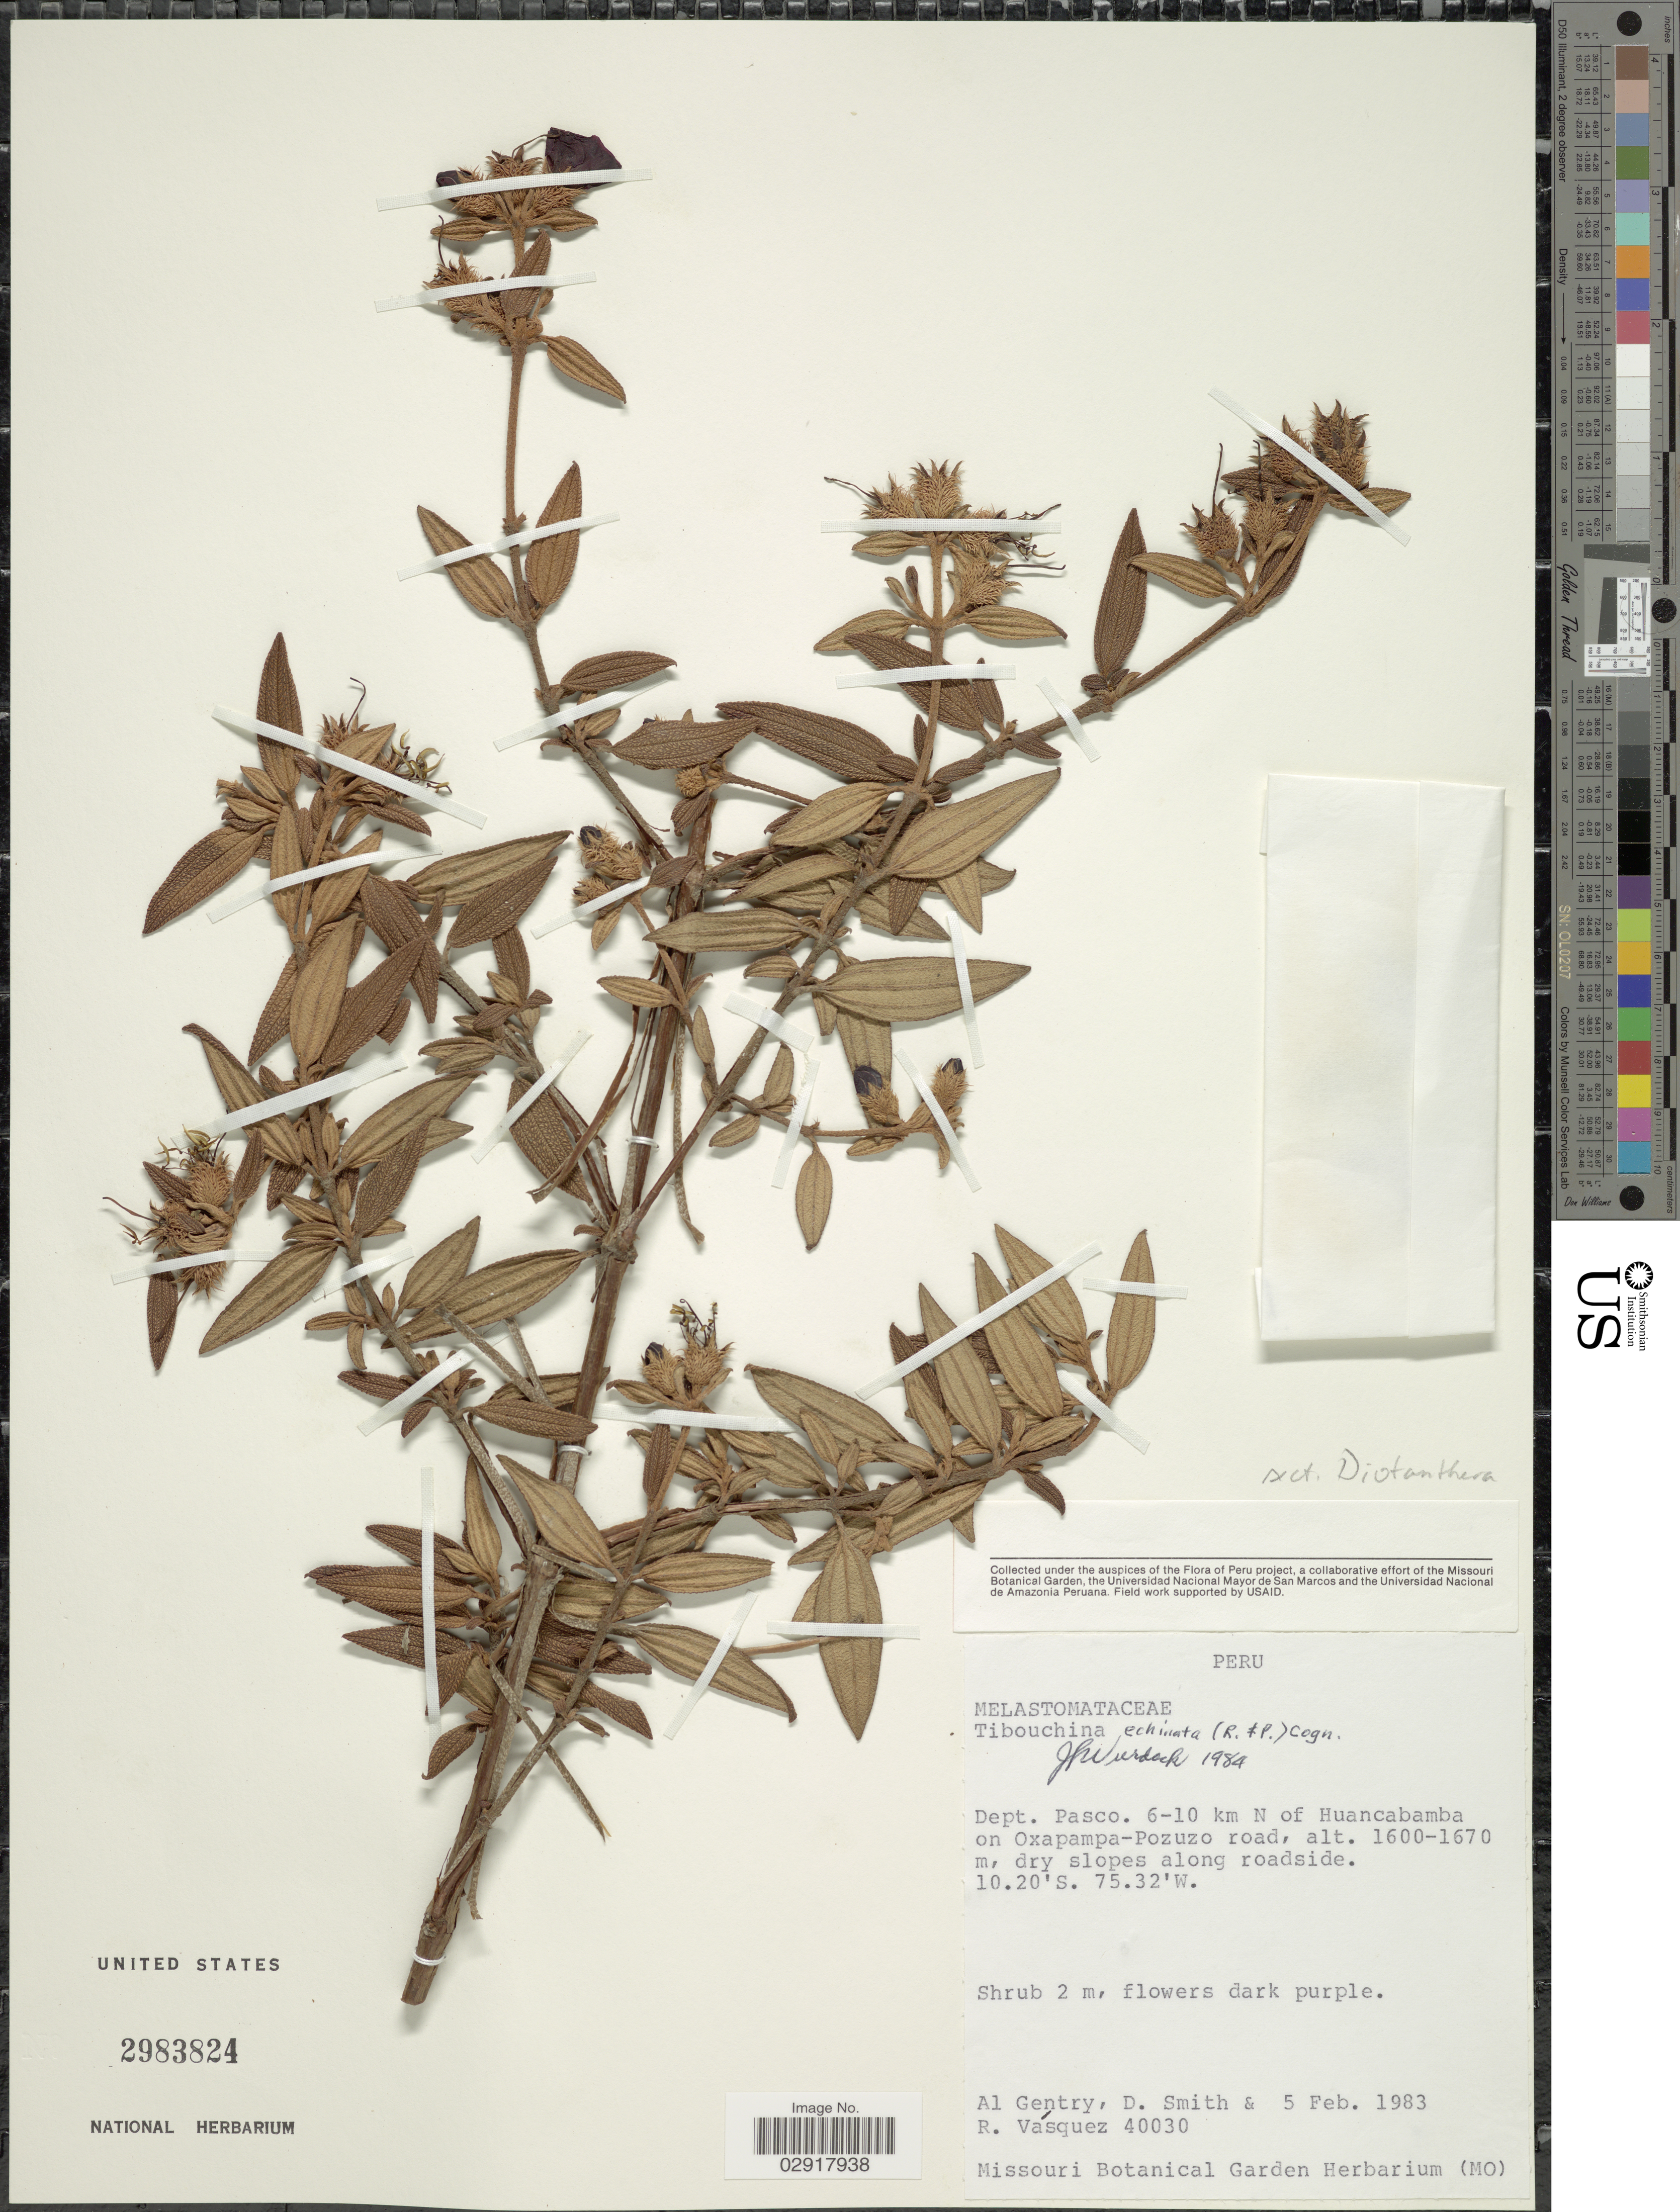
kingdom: Plantae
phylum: Tracheophyta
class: Magnoliopsida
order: Myrtales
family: Melastomataceae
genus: Chaetogastra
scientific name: Chaetogastra echinata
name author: (Ruiz & Pav.) DC.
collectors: A. H. Gentry, D. Smith & R. Vásquez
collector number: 40030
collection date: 1983-02-05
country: Peru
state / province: Pasco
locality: Dept. Pasco. 6-10 km N of Huancabamba on Oxapampa-Pozuzo road, dry slopes along roadside.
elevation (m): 1600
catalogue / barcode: US 2983824